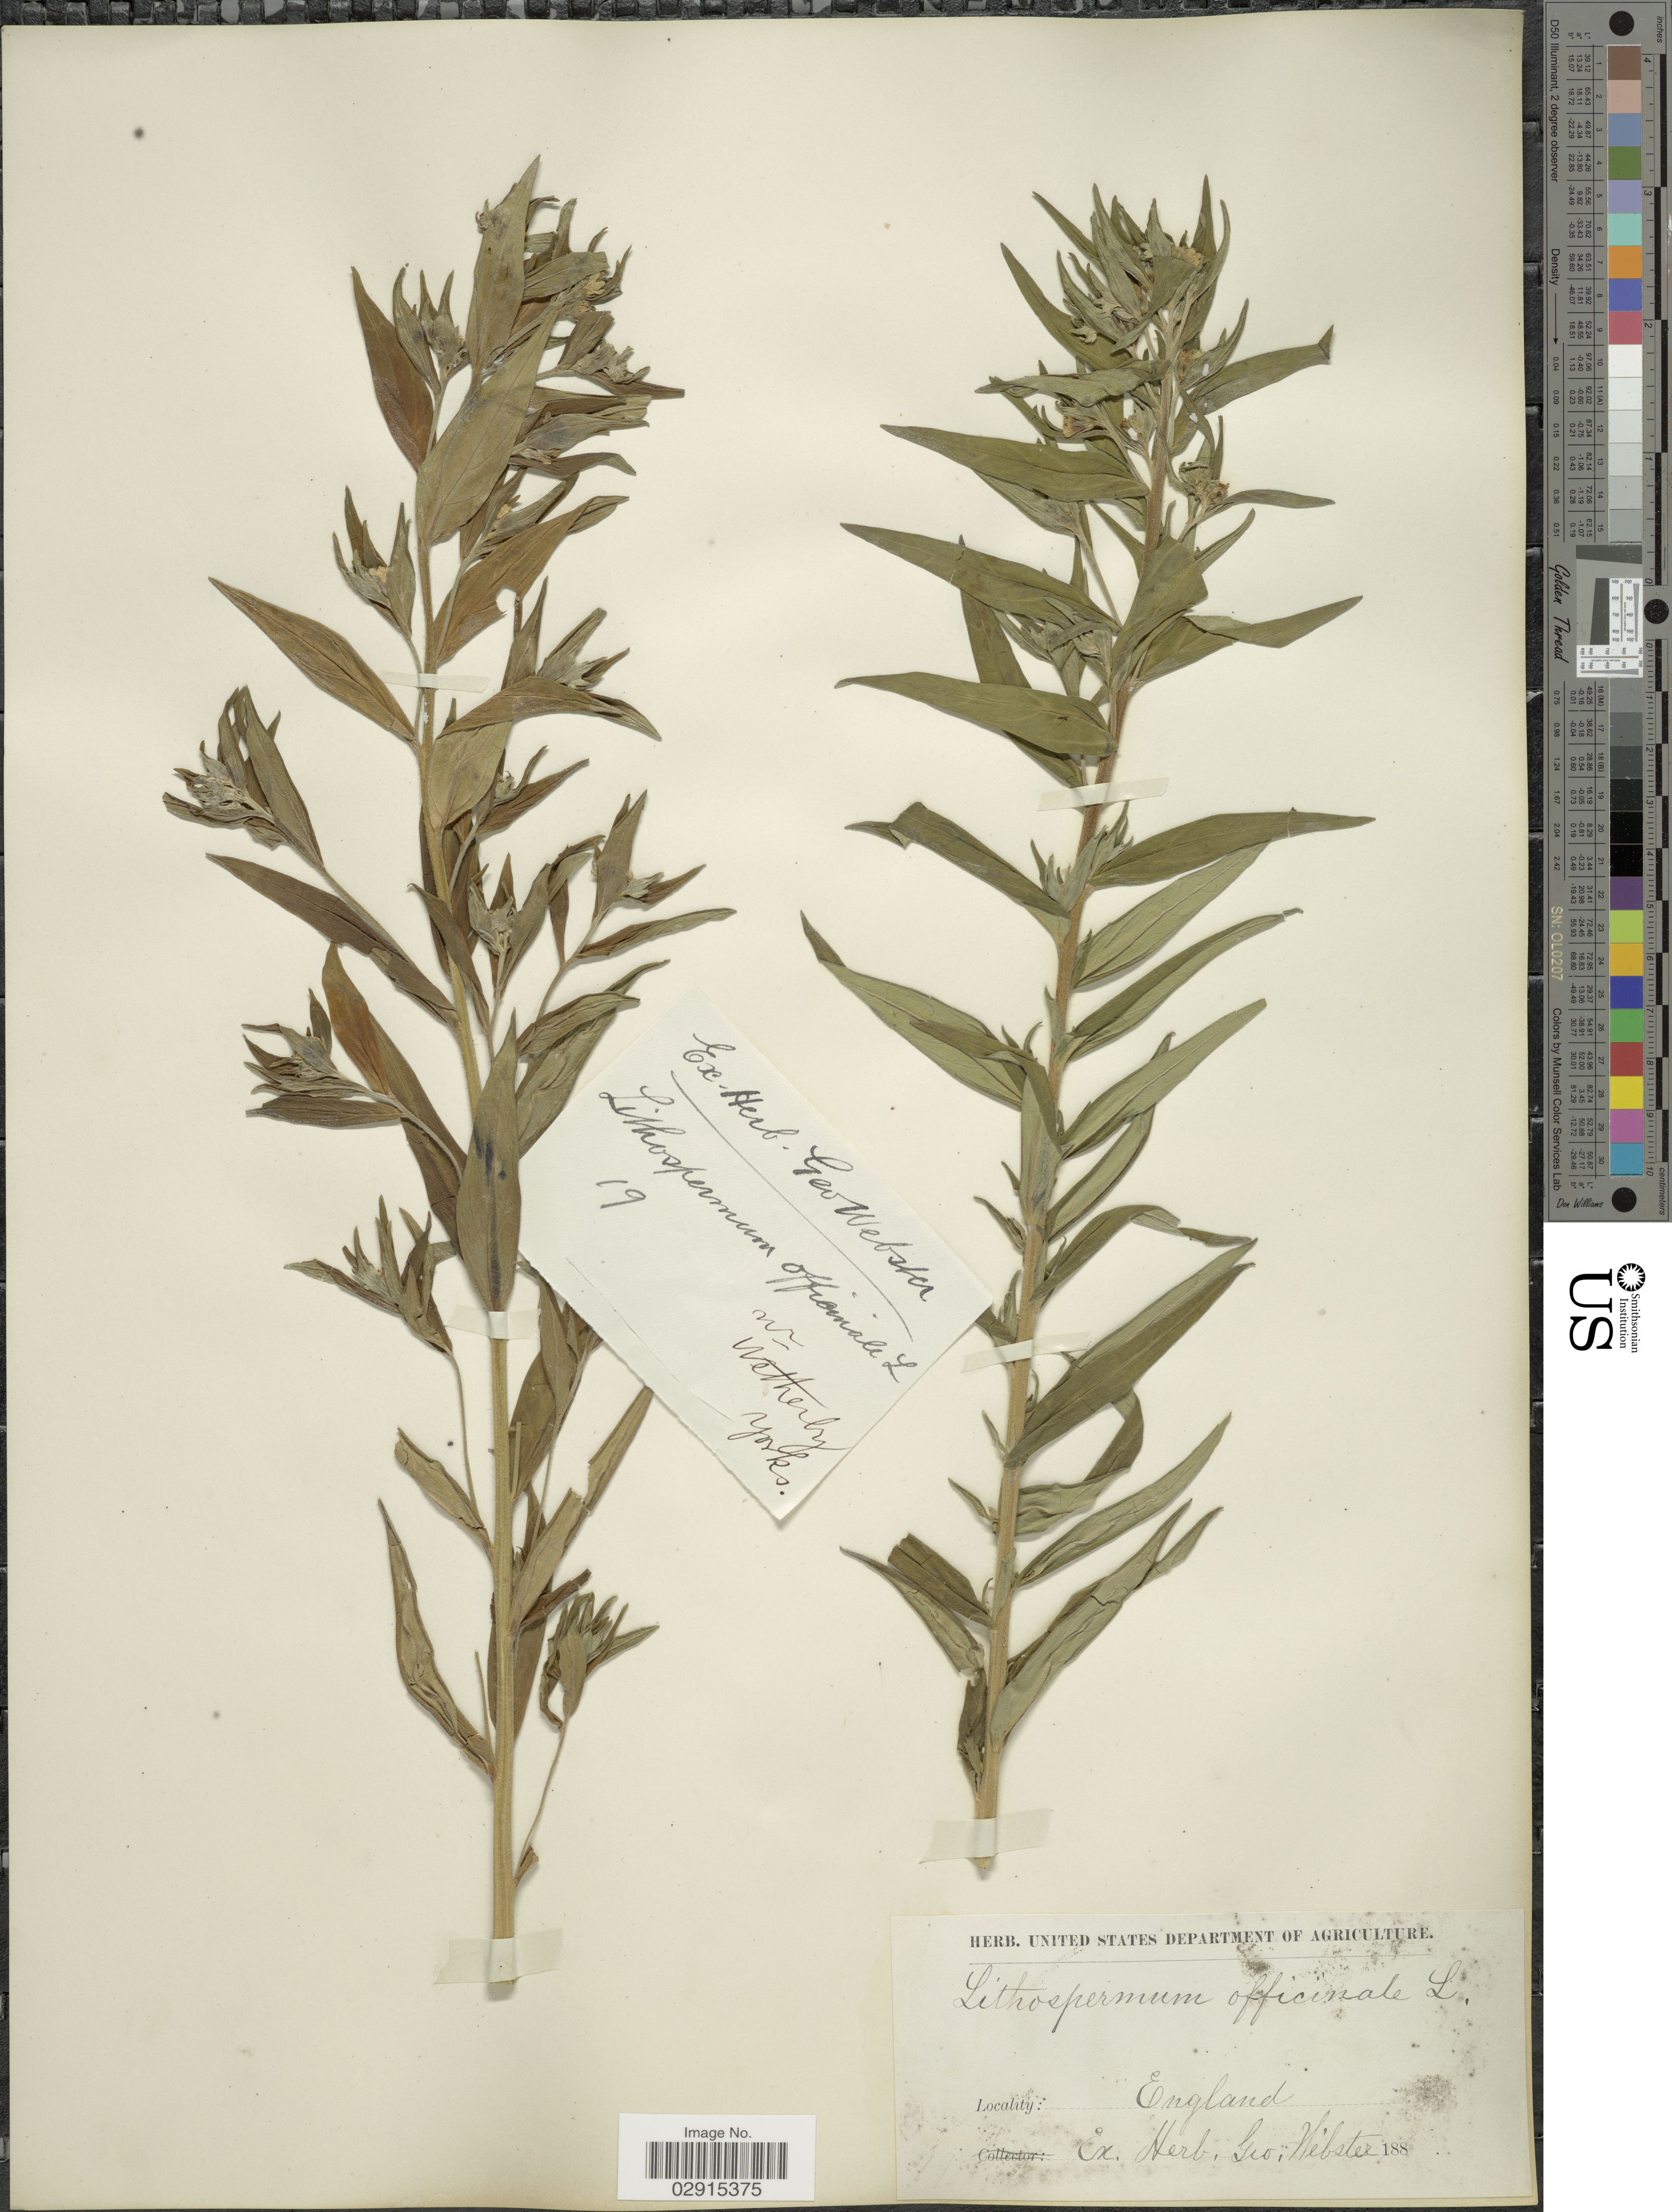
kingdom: Plantae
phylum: Tracheophyta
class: Magnoliopsida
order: Boraginales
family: Boraginaceae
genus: Lithospermum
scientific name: Lithospermum officinale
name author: L.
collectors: ex herb. Geo. Webster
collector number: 19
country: United Kingdom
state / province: England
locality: Wetherby Yorks, England.